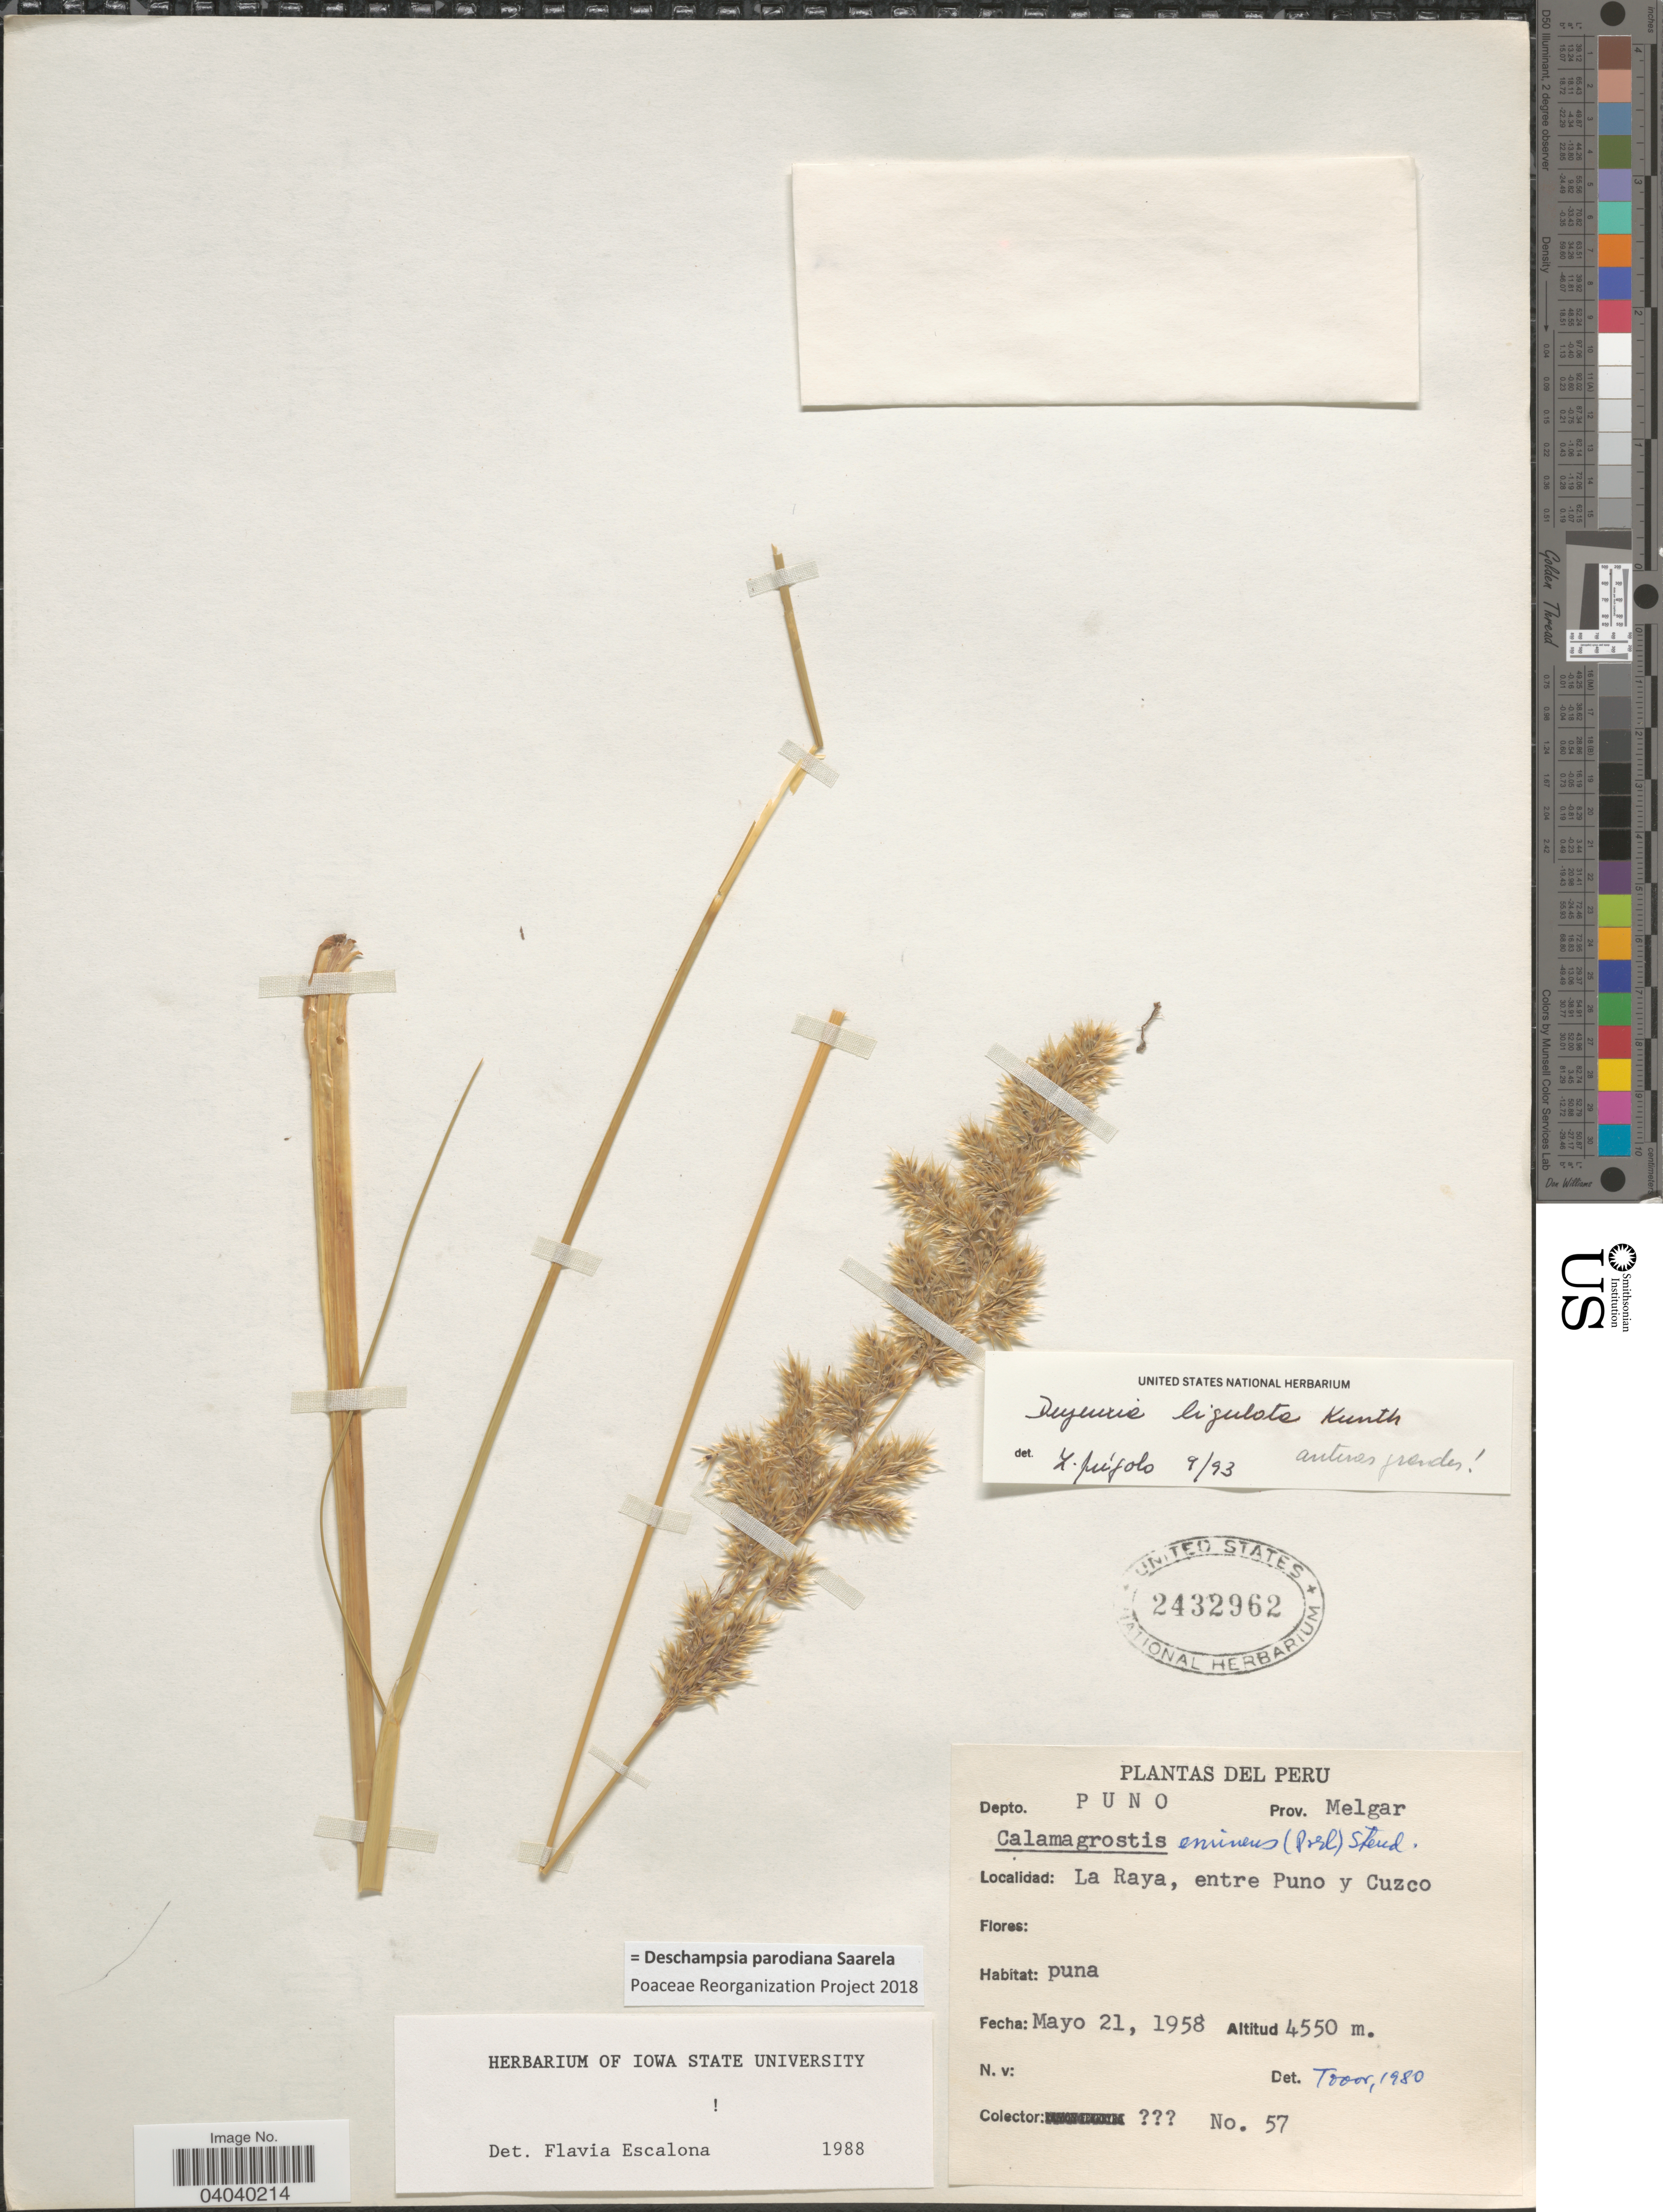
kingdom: Plantae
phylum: Tracheophyta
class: Liliopsida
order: Poales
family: Poaceae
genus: Deschampsia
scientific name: Deschampsia parodiana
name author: Saarela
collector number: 57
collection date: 1958-05-21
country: Peru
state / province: Puno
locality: Depto. Puno. Prov. Melgar. La Raya, entre Puno y Cuzco.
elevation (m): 4550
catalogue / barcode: US 2432962